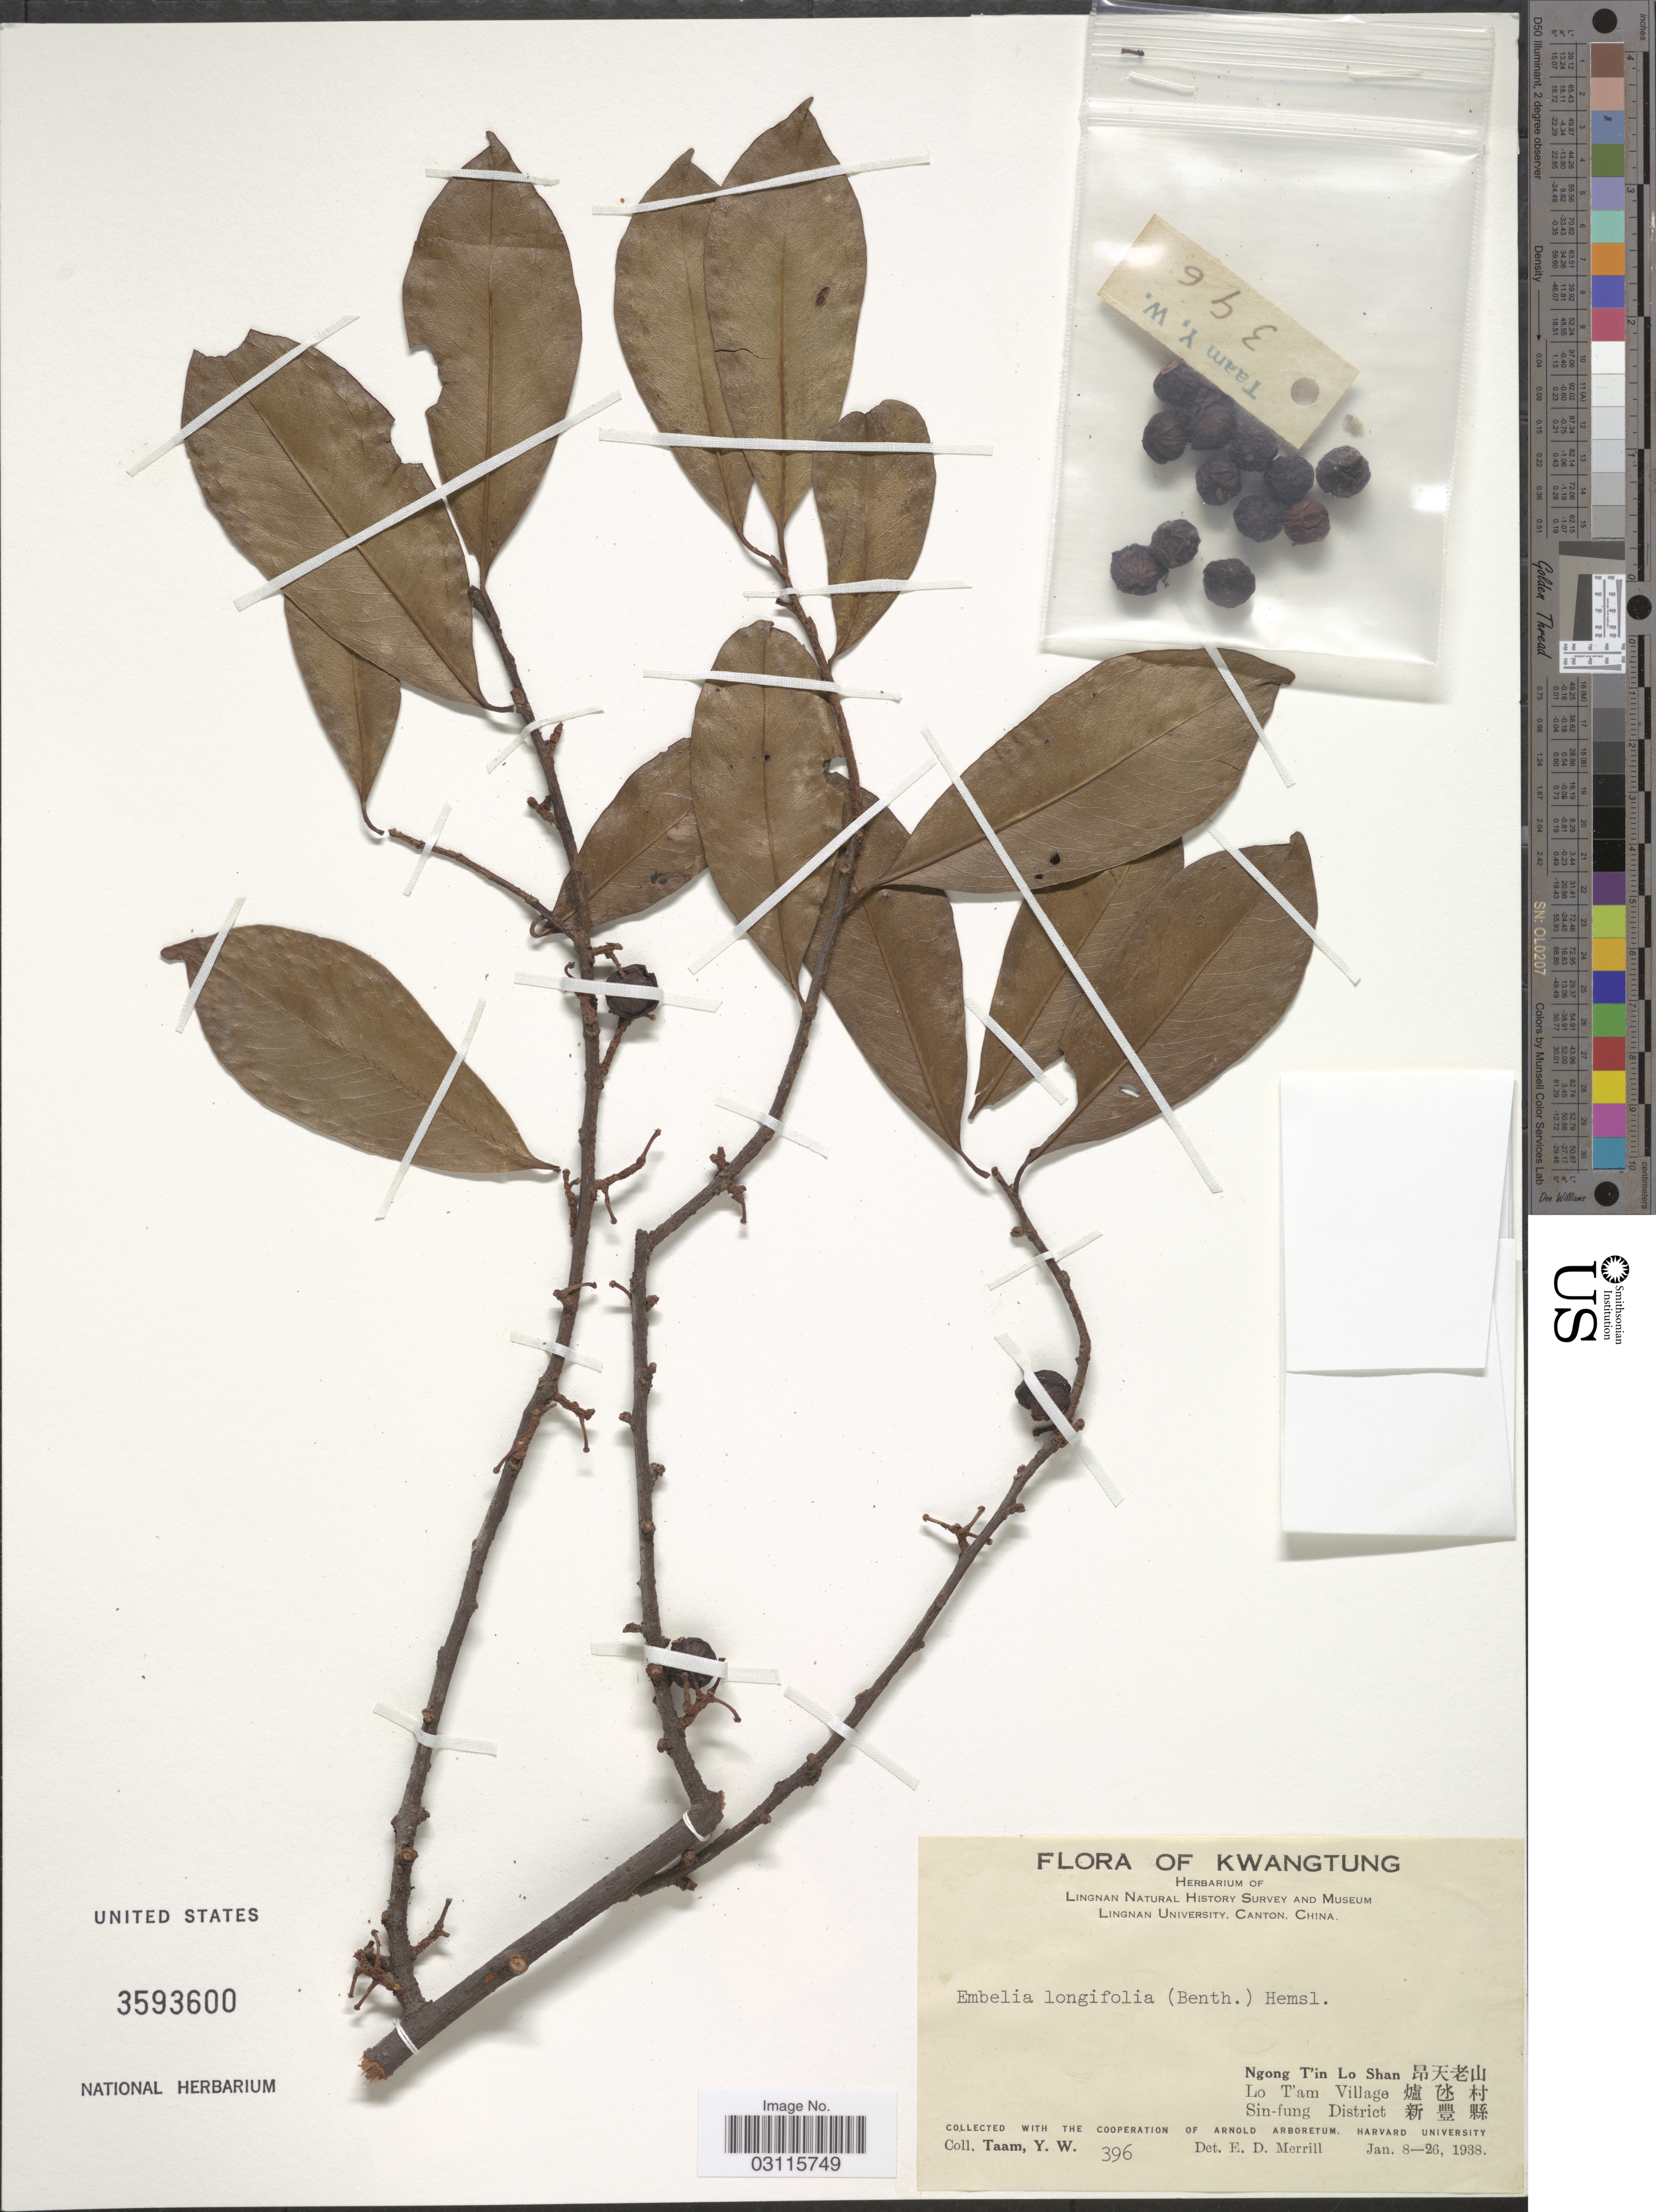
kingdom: Plantae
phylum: Tracheophyta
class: Magnoliopsida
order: Ericales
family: Primulaceae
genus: Embelia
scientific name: Embelia longifolia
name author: (Benth.) Hemsl.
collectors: Y. W. Taam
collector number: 396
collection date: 1938-01-08/1938-01-26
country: China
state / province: Guangdong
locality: Kwangtung. Ngong T'in Lo Shan. Lo T'am Village. Sin-fung District.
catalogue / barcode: US 3593600